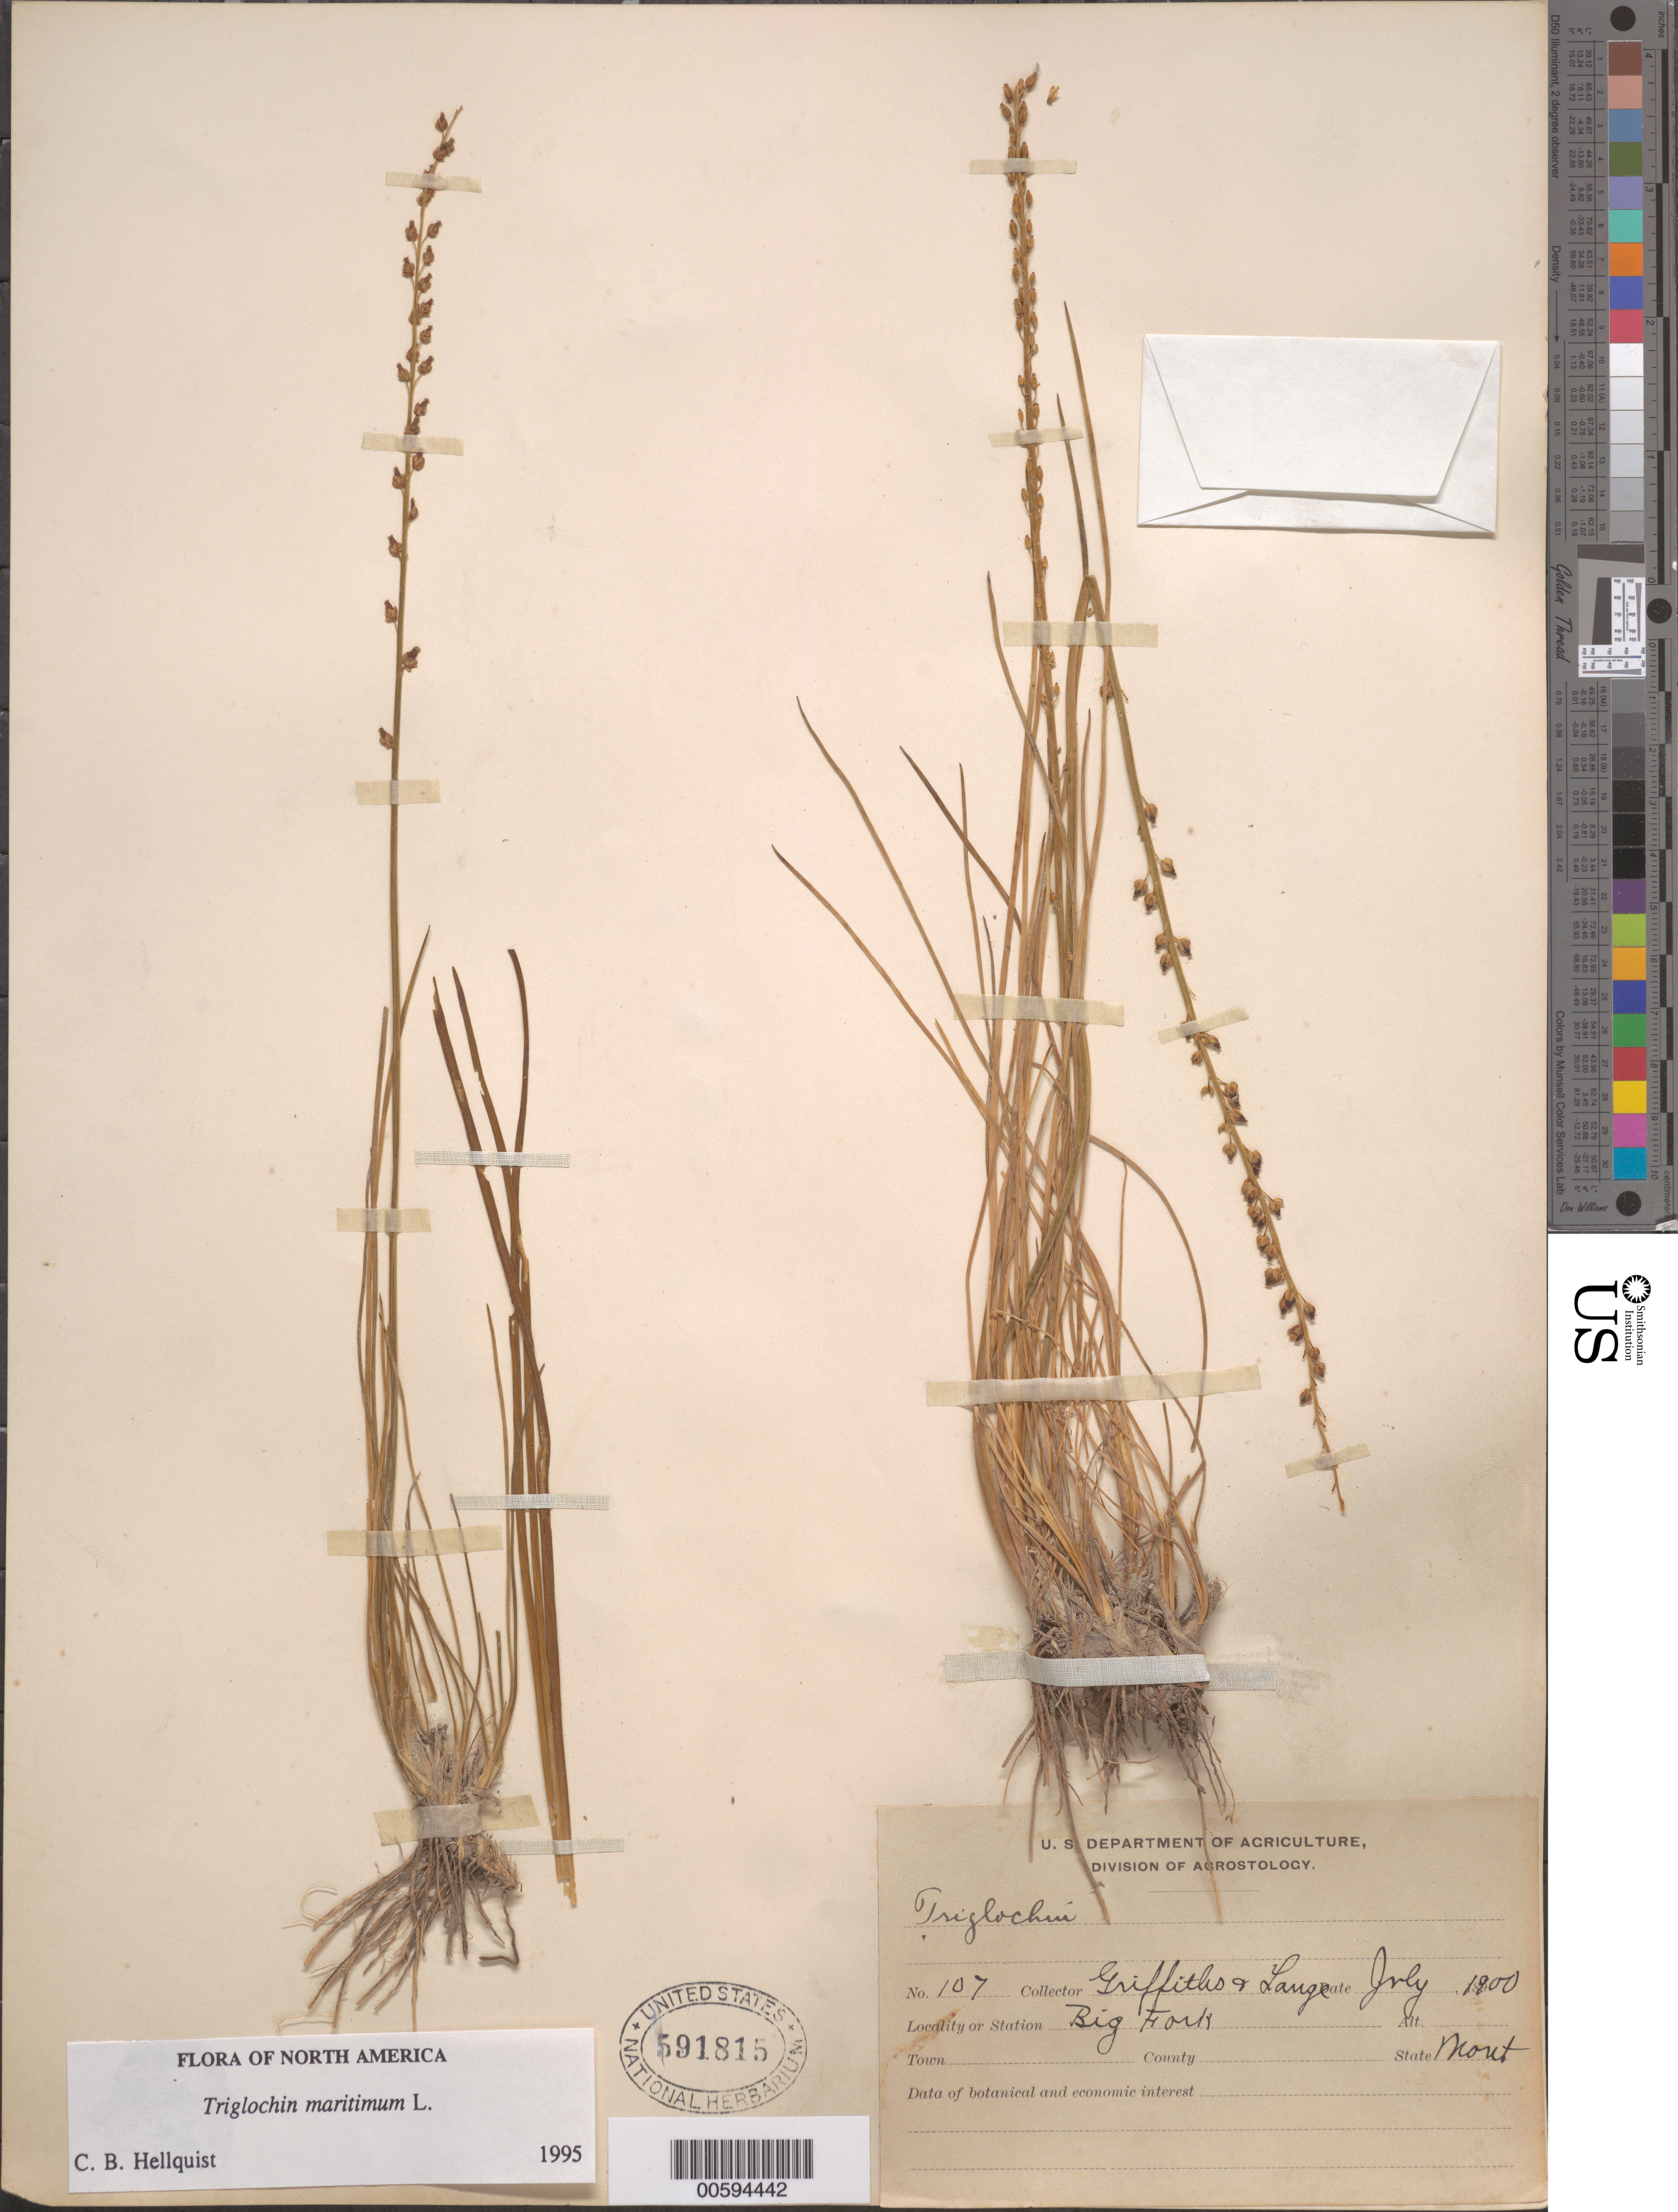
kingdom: Plantae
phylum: Tracheophyta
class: Liliopsida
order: Alismatales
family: Juncaginaceae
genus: Triglochin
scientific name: Triglochin maritima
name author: L.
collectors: -- Griffiths & -- Lange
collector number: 107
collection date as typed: Jul 1900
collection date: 1900-07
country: United States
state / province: Montana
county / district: Flathead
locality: Big Fork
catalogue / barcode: US 591815